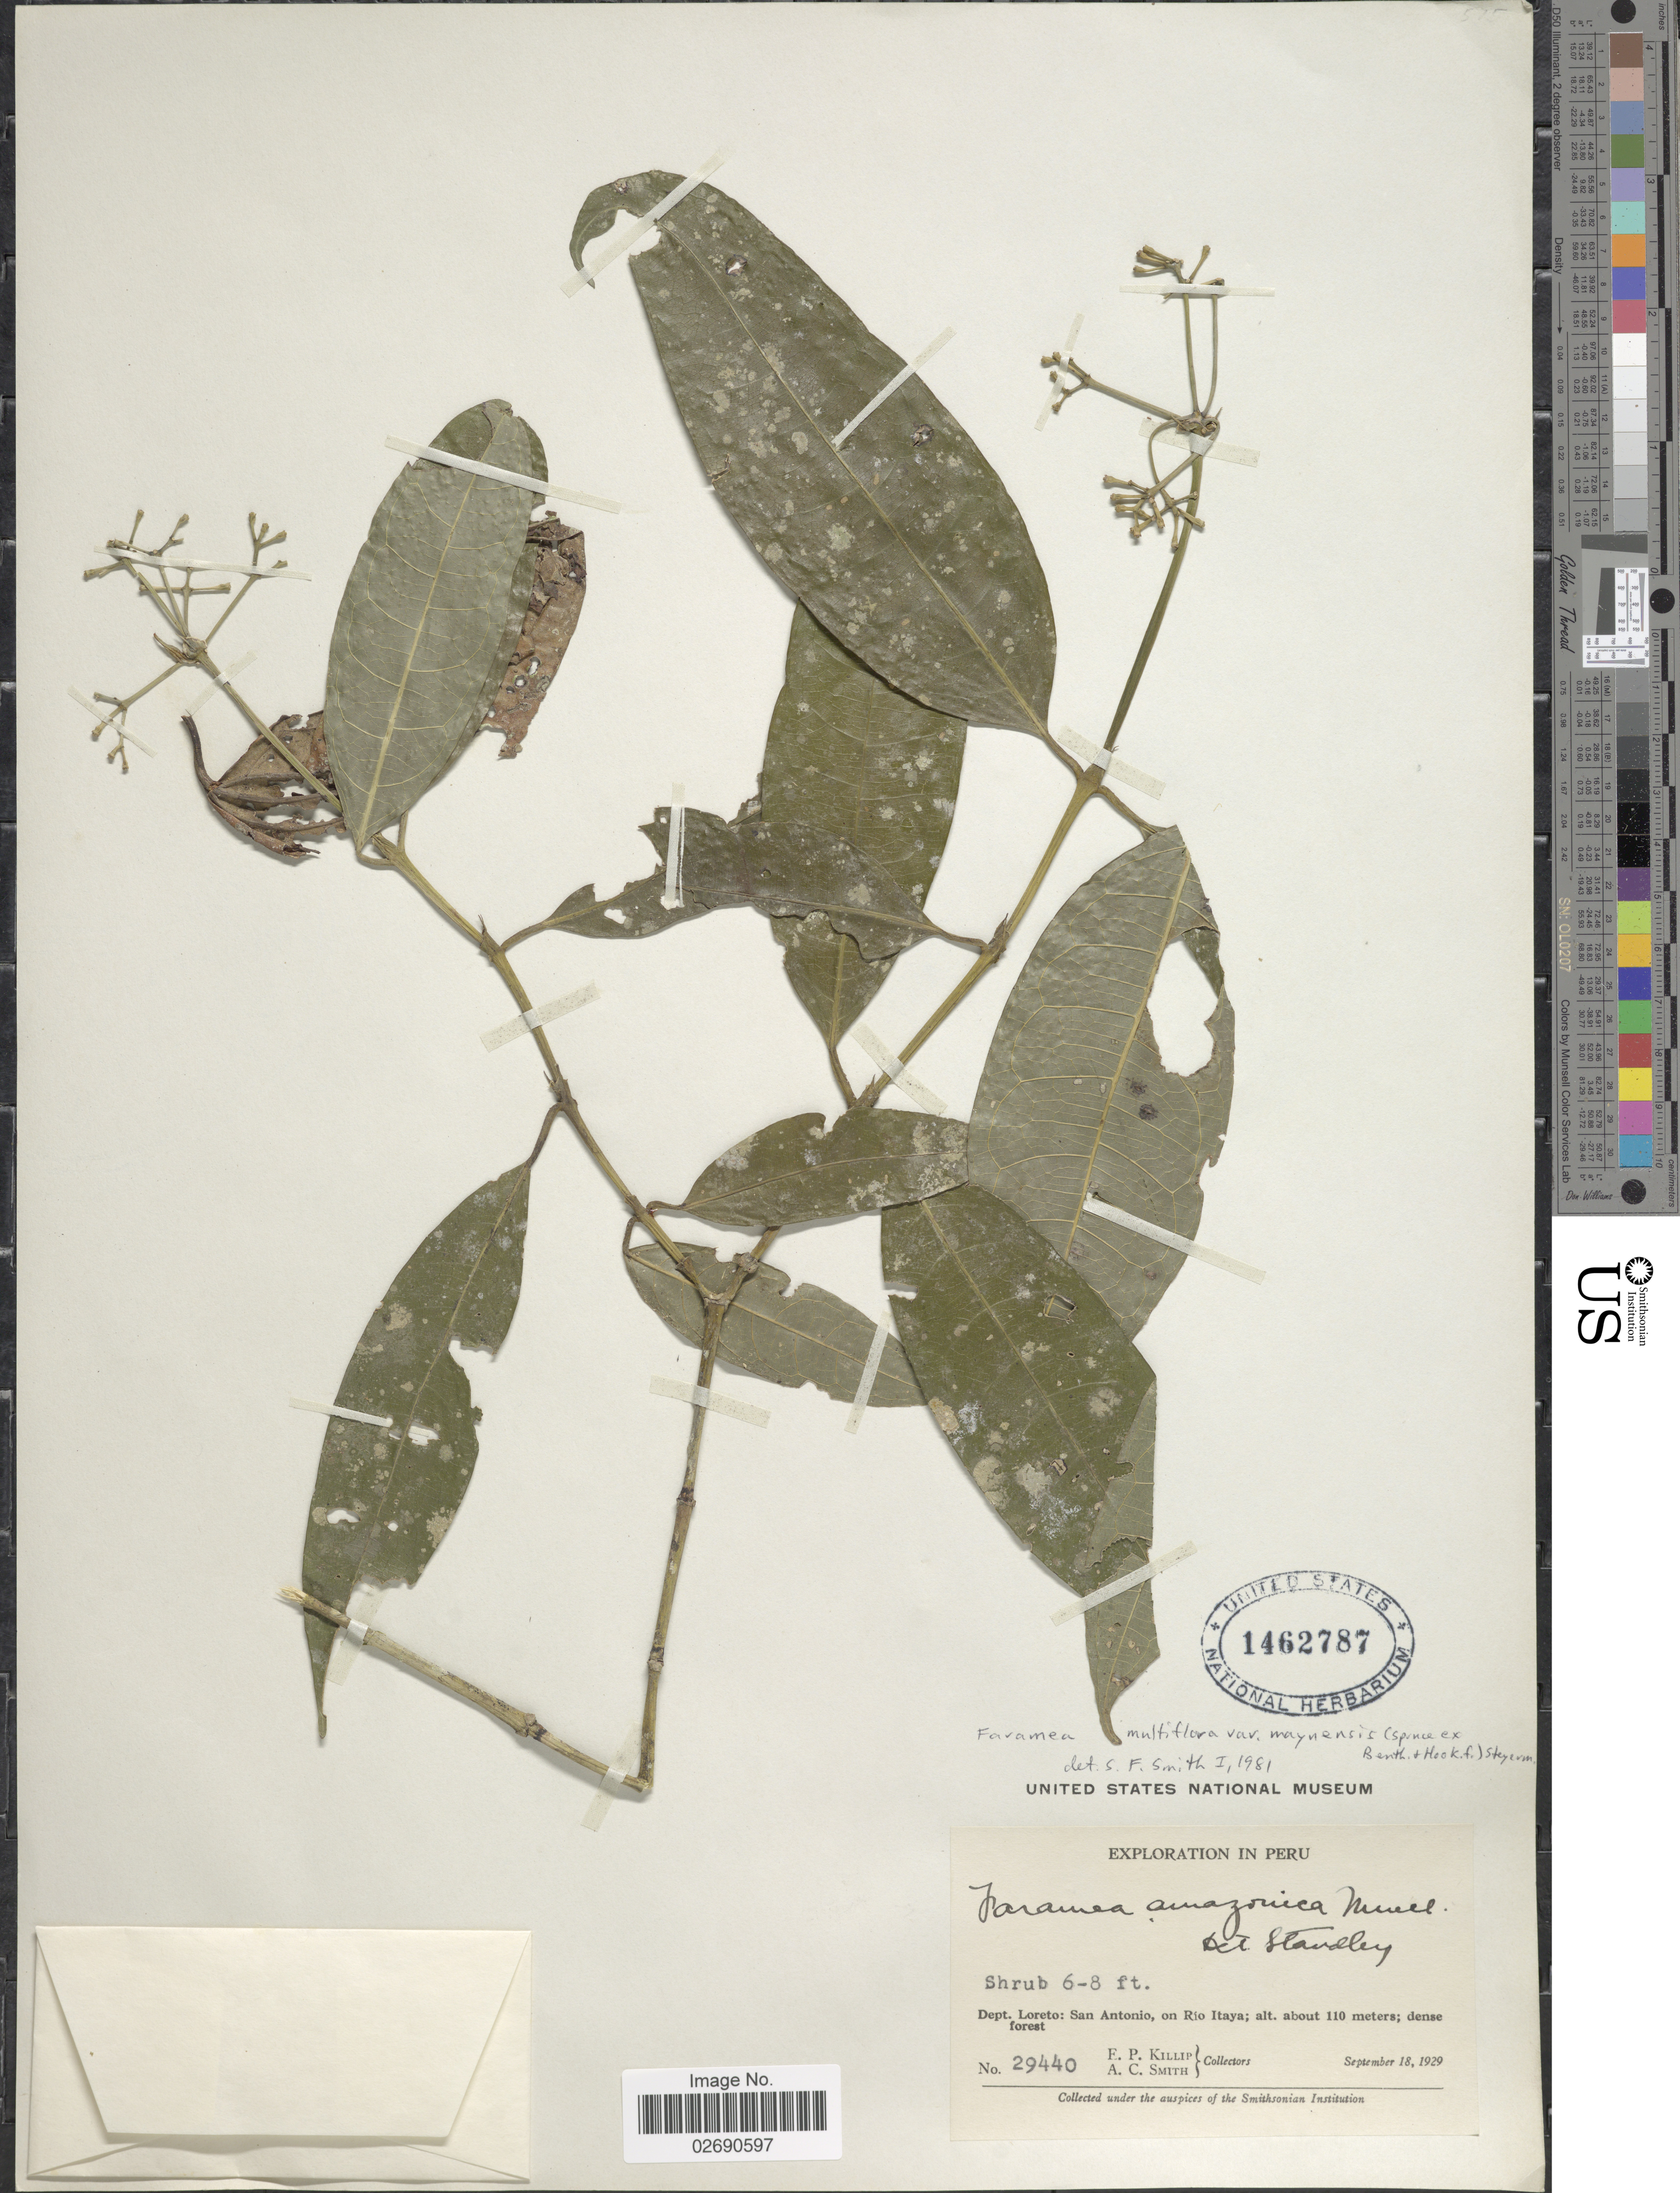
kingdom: Plantae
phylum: Tracheophyta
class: Magnoliopsida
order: Gentianales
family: Rubiaceae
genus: Faramea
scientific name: Faramea multiflora var. maynensis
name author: (Spruce ex Rusby) Steyerm.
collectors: E. P. Killip & A. C. Smith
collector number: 29440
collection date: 1929-09-18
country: Peru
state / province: Loreto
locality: San Antonio, on Rio Itaya.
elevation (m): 110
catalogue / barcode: US 1462787